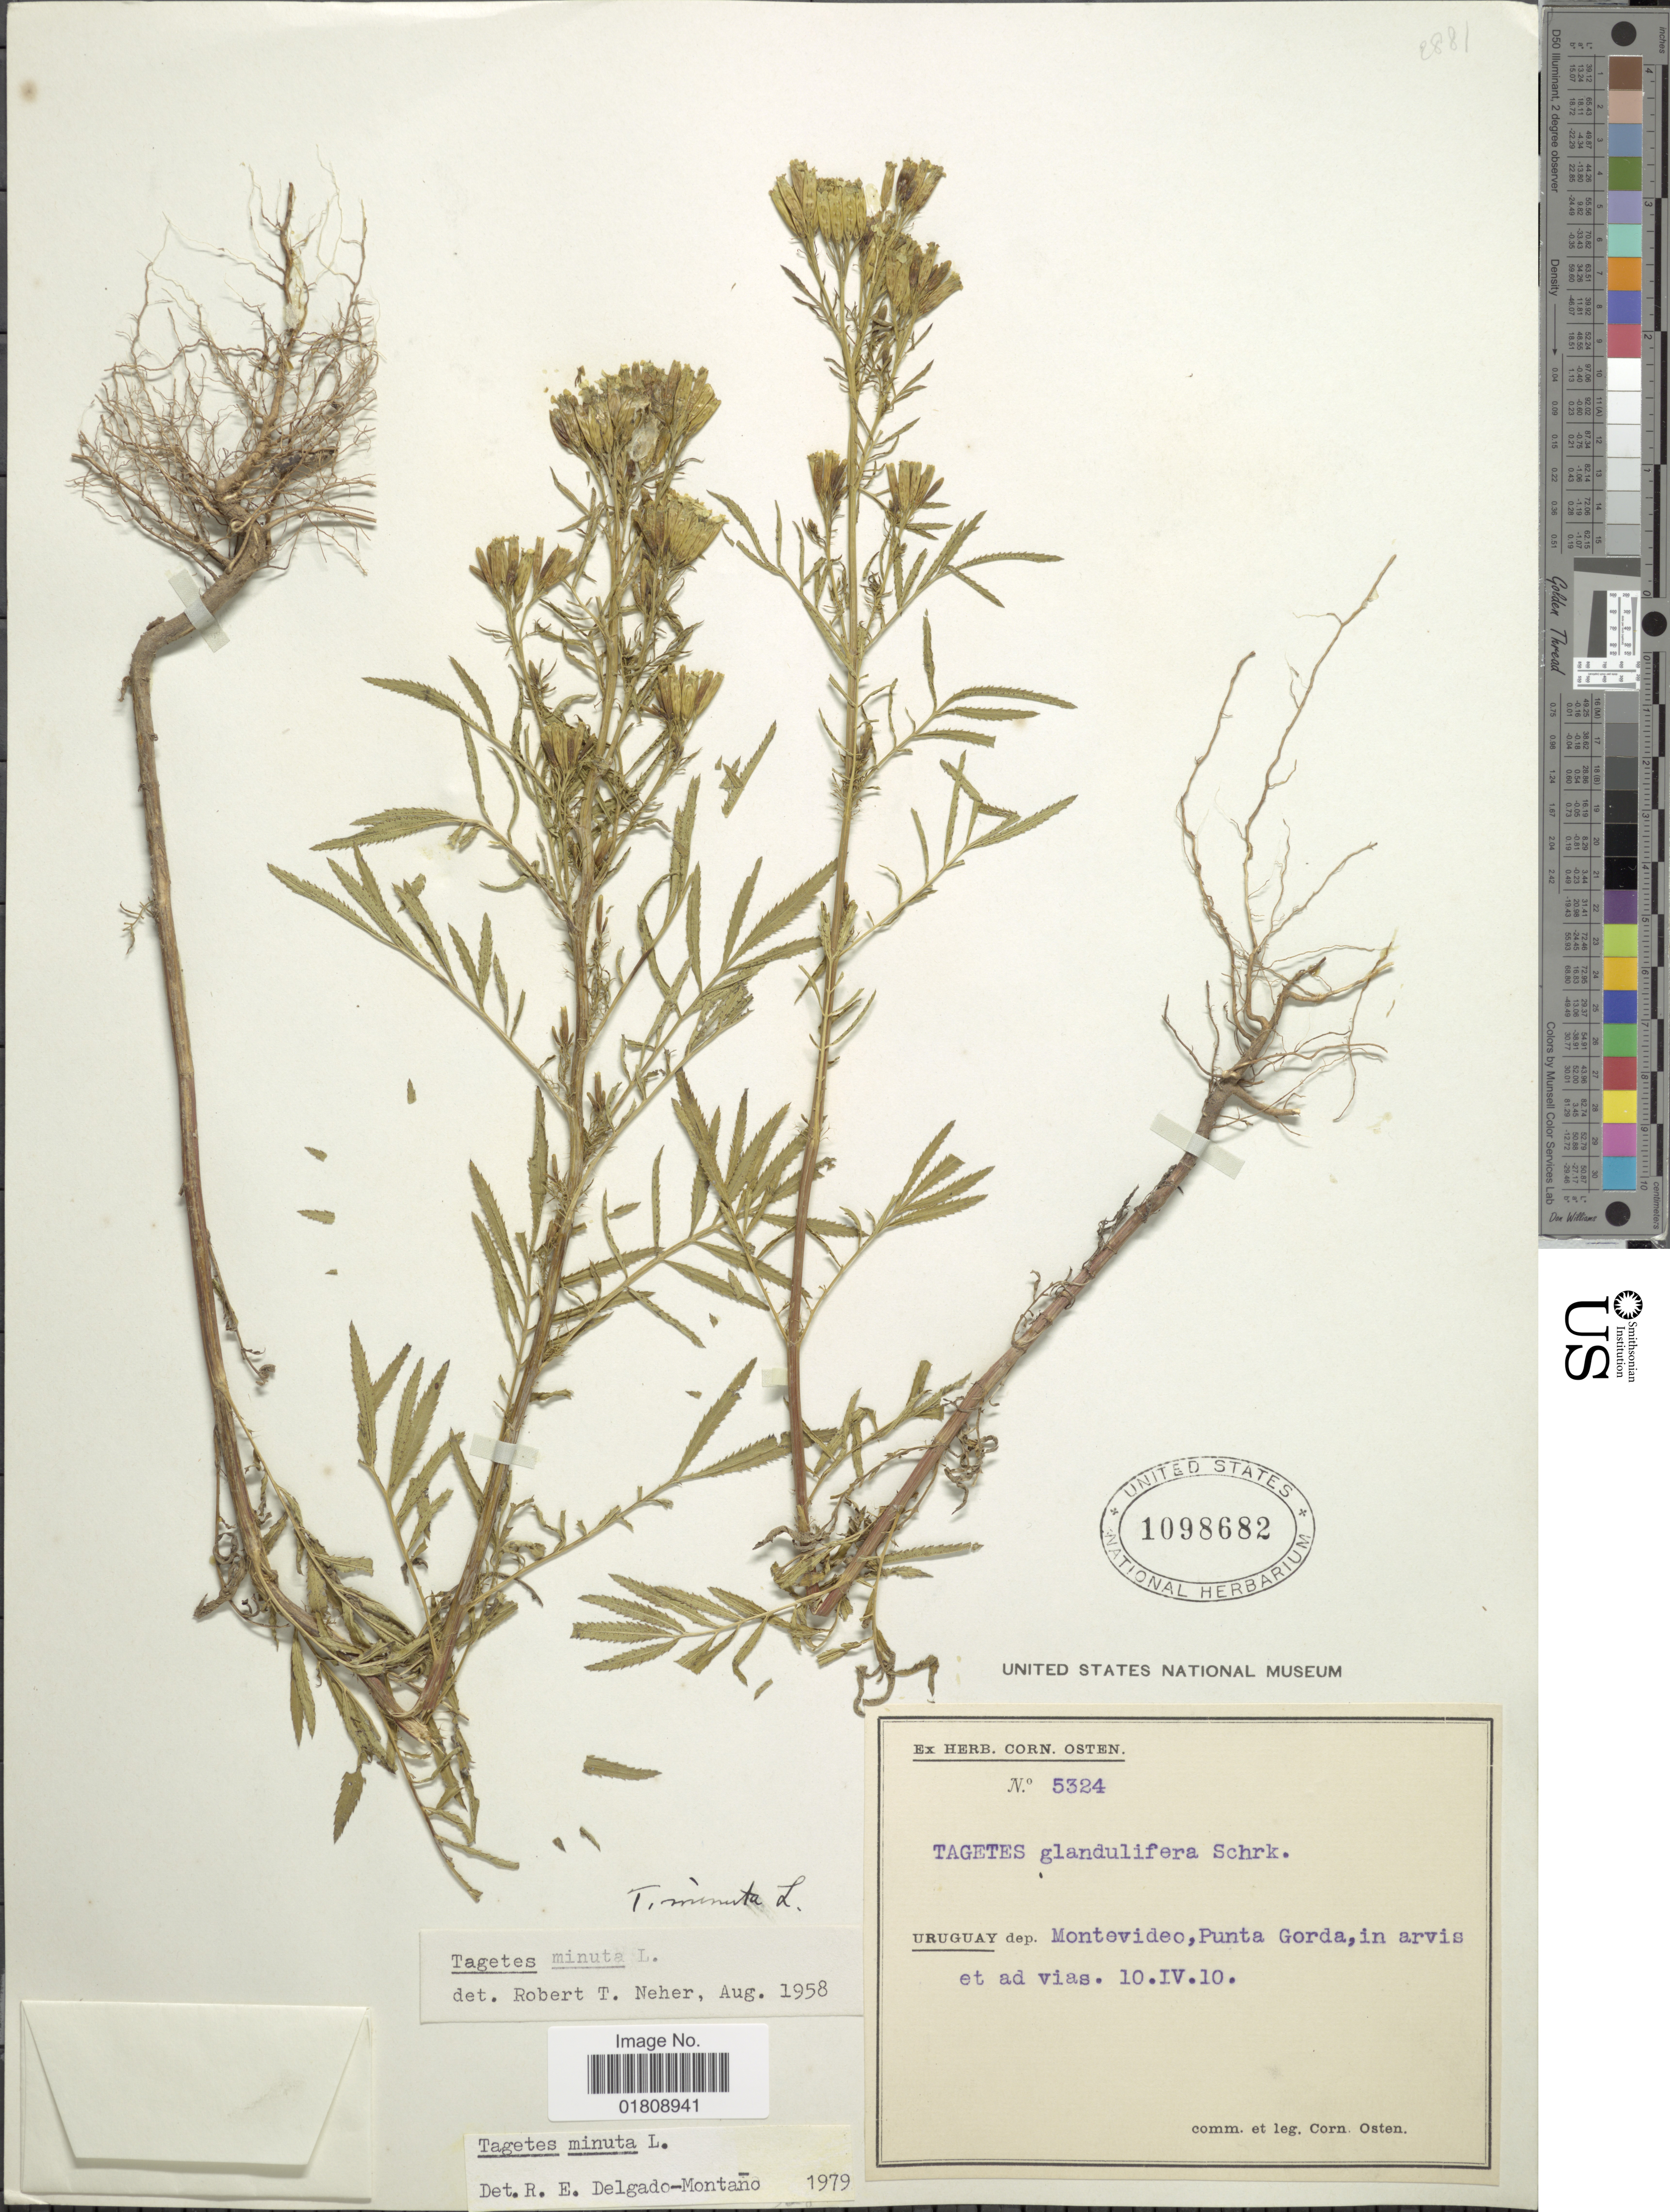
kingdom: Plantae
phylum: Tracheophyta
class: Magnoliopsida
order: Asterales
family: Asteraceae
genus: Tagetes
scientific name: Tagetes minuta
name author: L.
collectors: C. Osten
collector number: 5324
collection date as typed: Transcribed d/m/y: 10/4/10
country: Uruguay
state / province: Montevideo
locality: Punta Gorda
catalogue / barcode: US 1098682